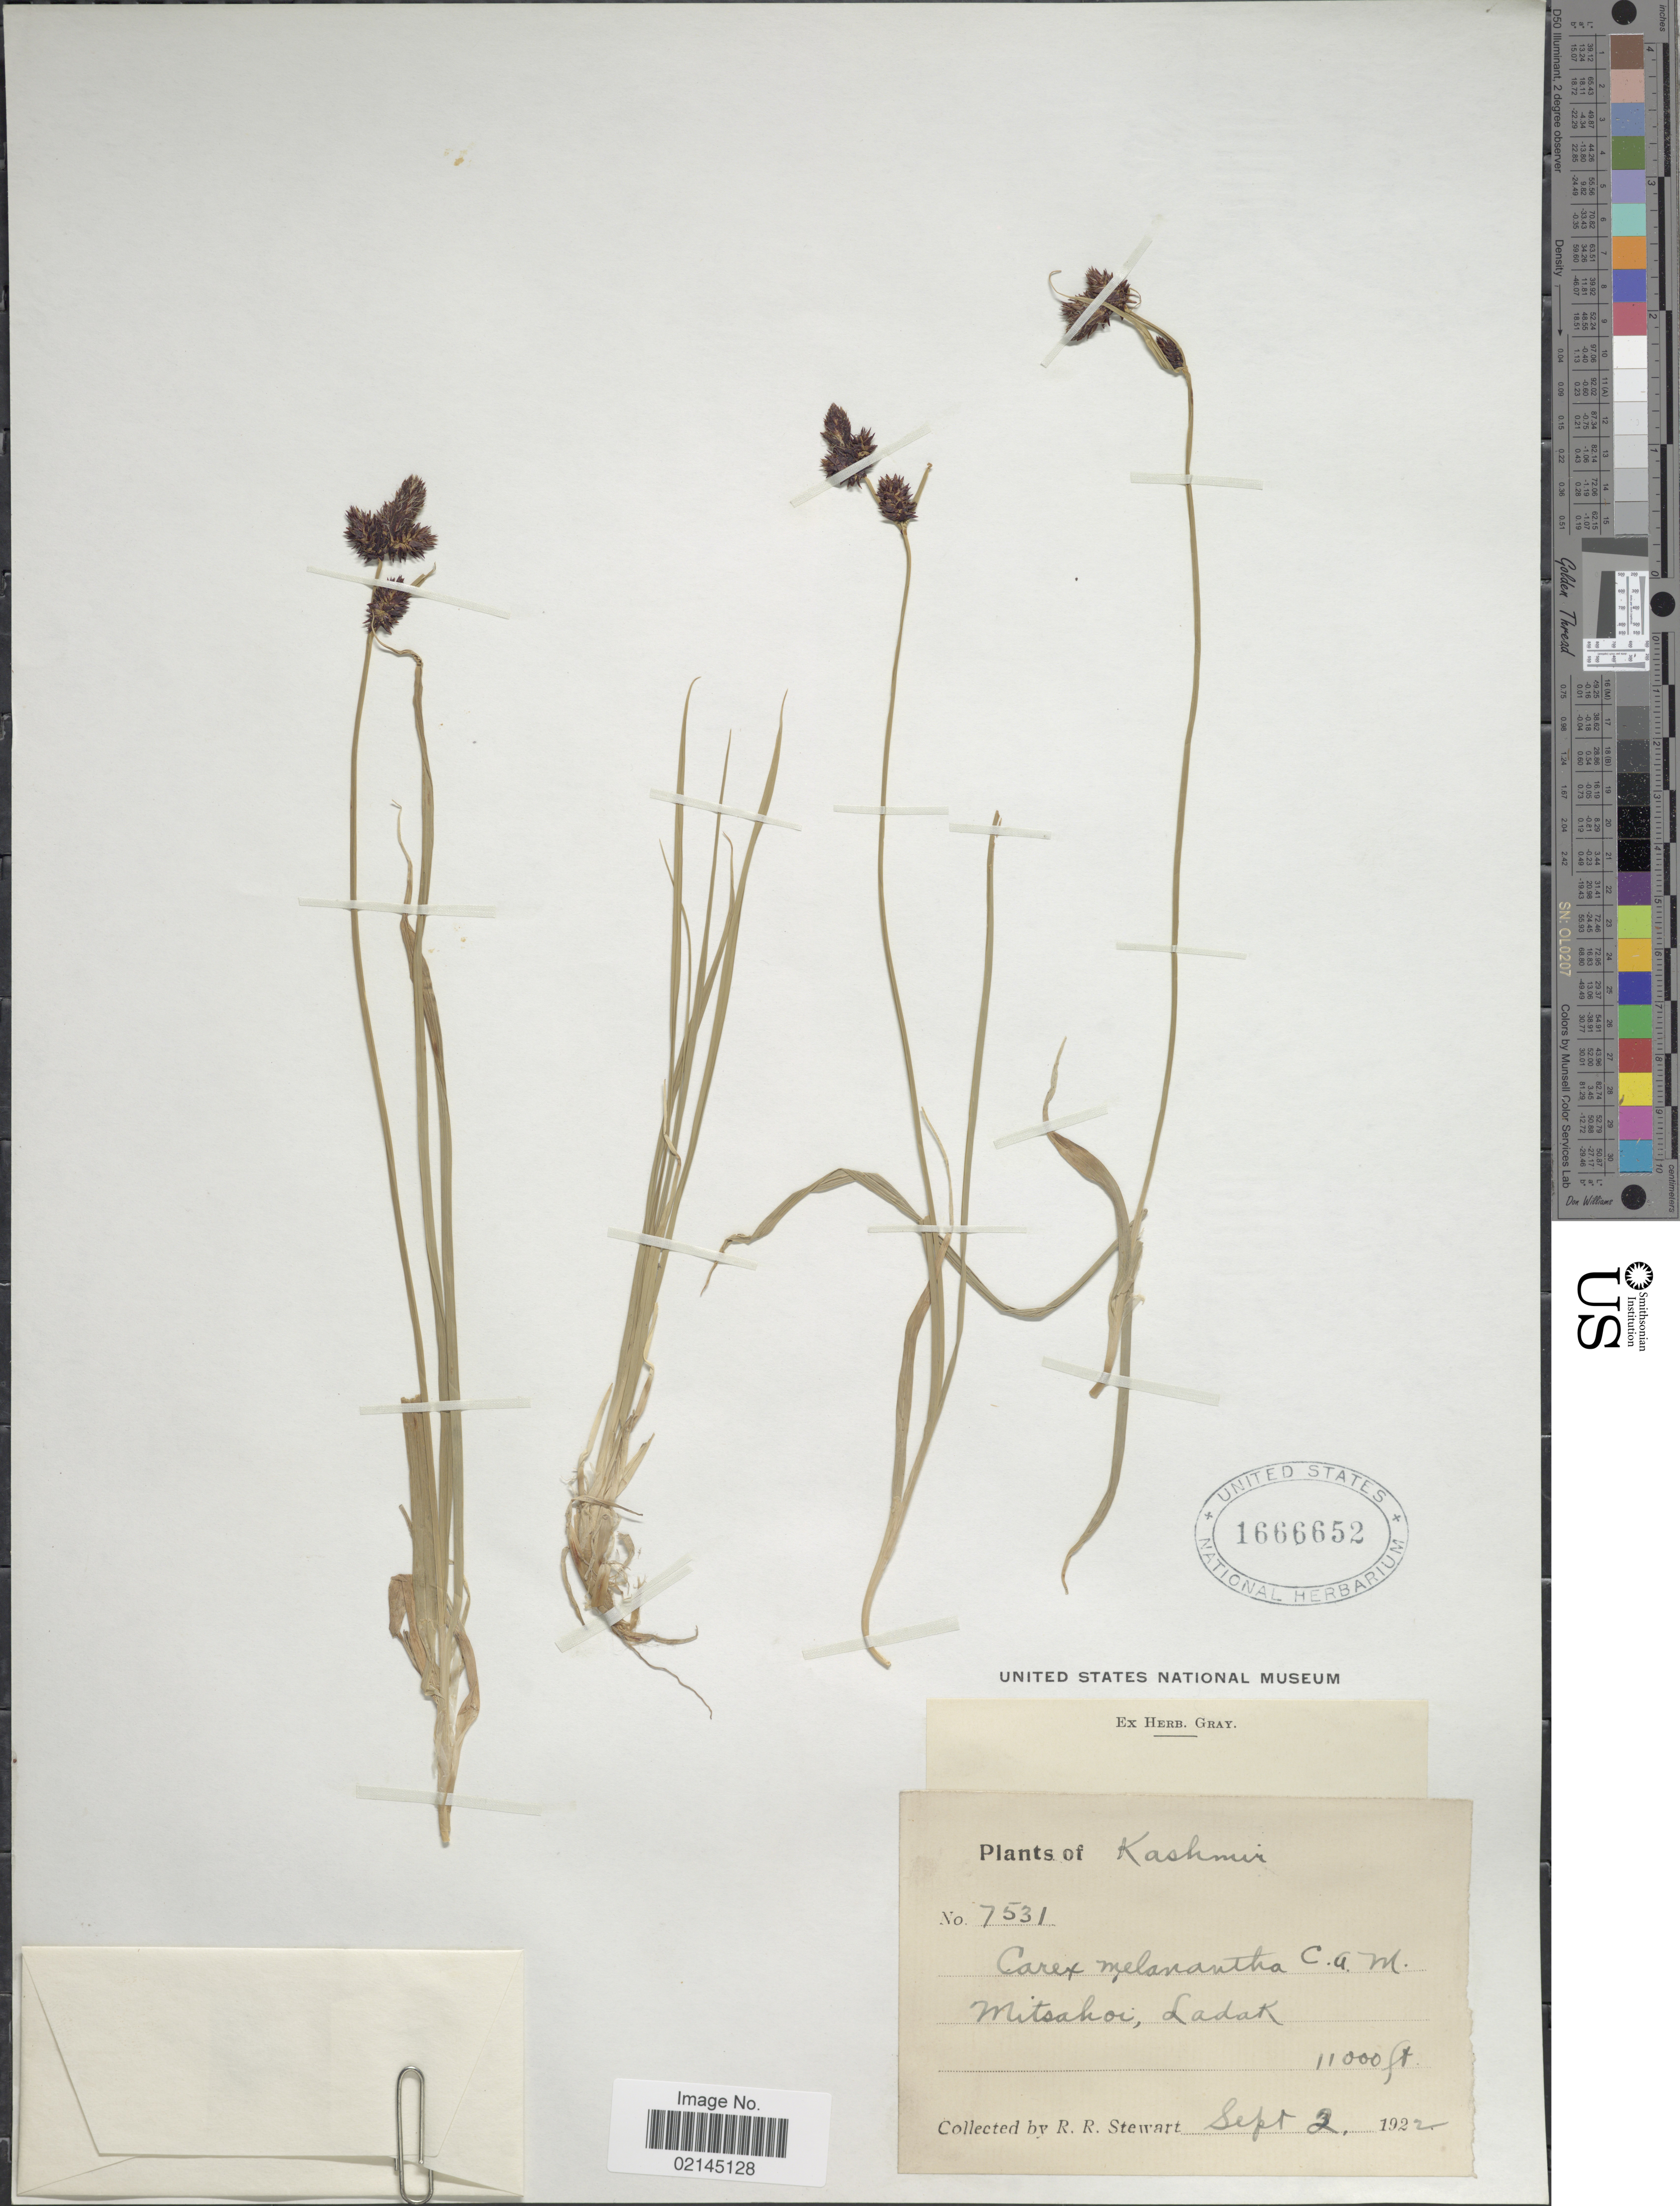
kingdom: Plantae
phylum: Tracheophyta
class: Liliopsida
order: Poales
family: Cyperaceae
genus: Carex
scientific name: Carex melanantha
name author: C.A. Mey.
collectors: R. R. Stewart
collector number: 7531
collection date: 1922-09-02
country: India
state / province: Ladakh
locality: Kashmir, Mitsahoi, Ladak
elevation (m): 3353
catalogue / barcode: US 1666652